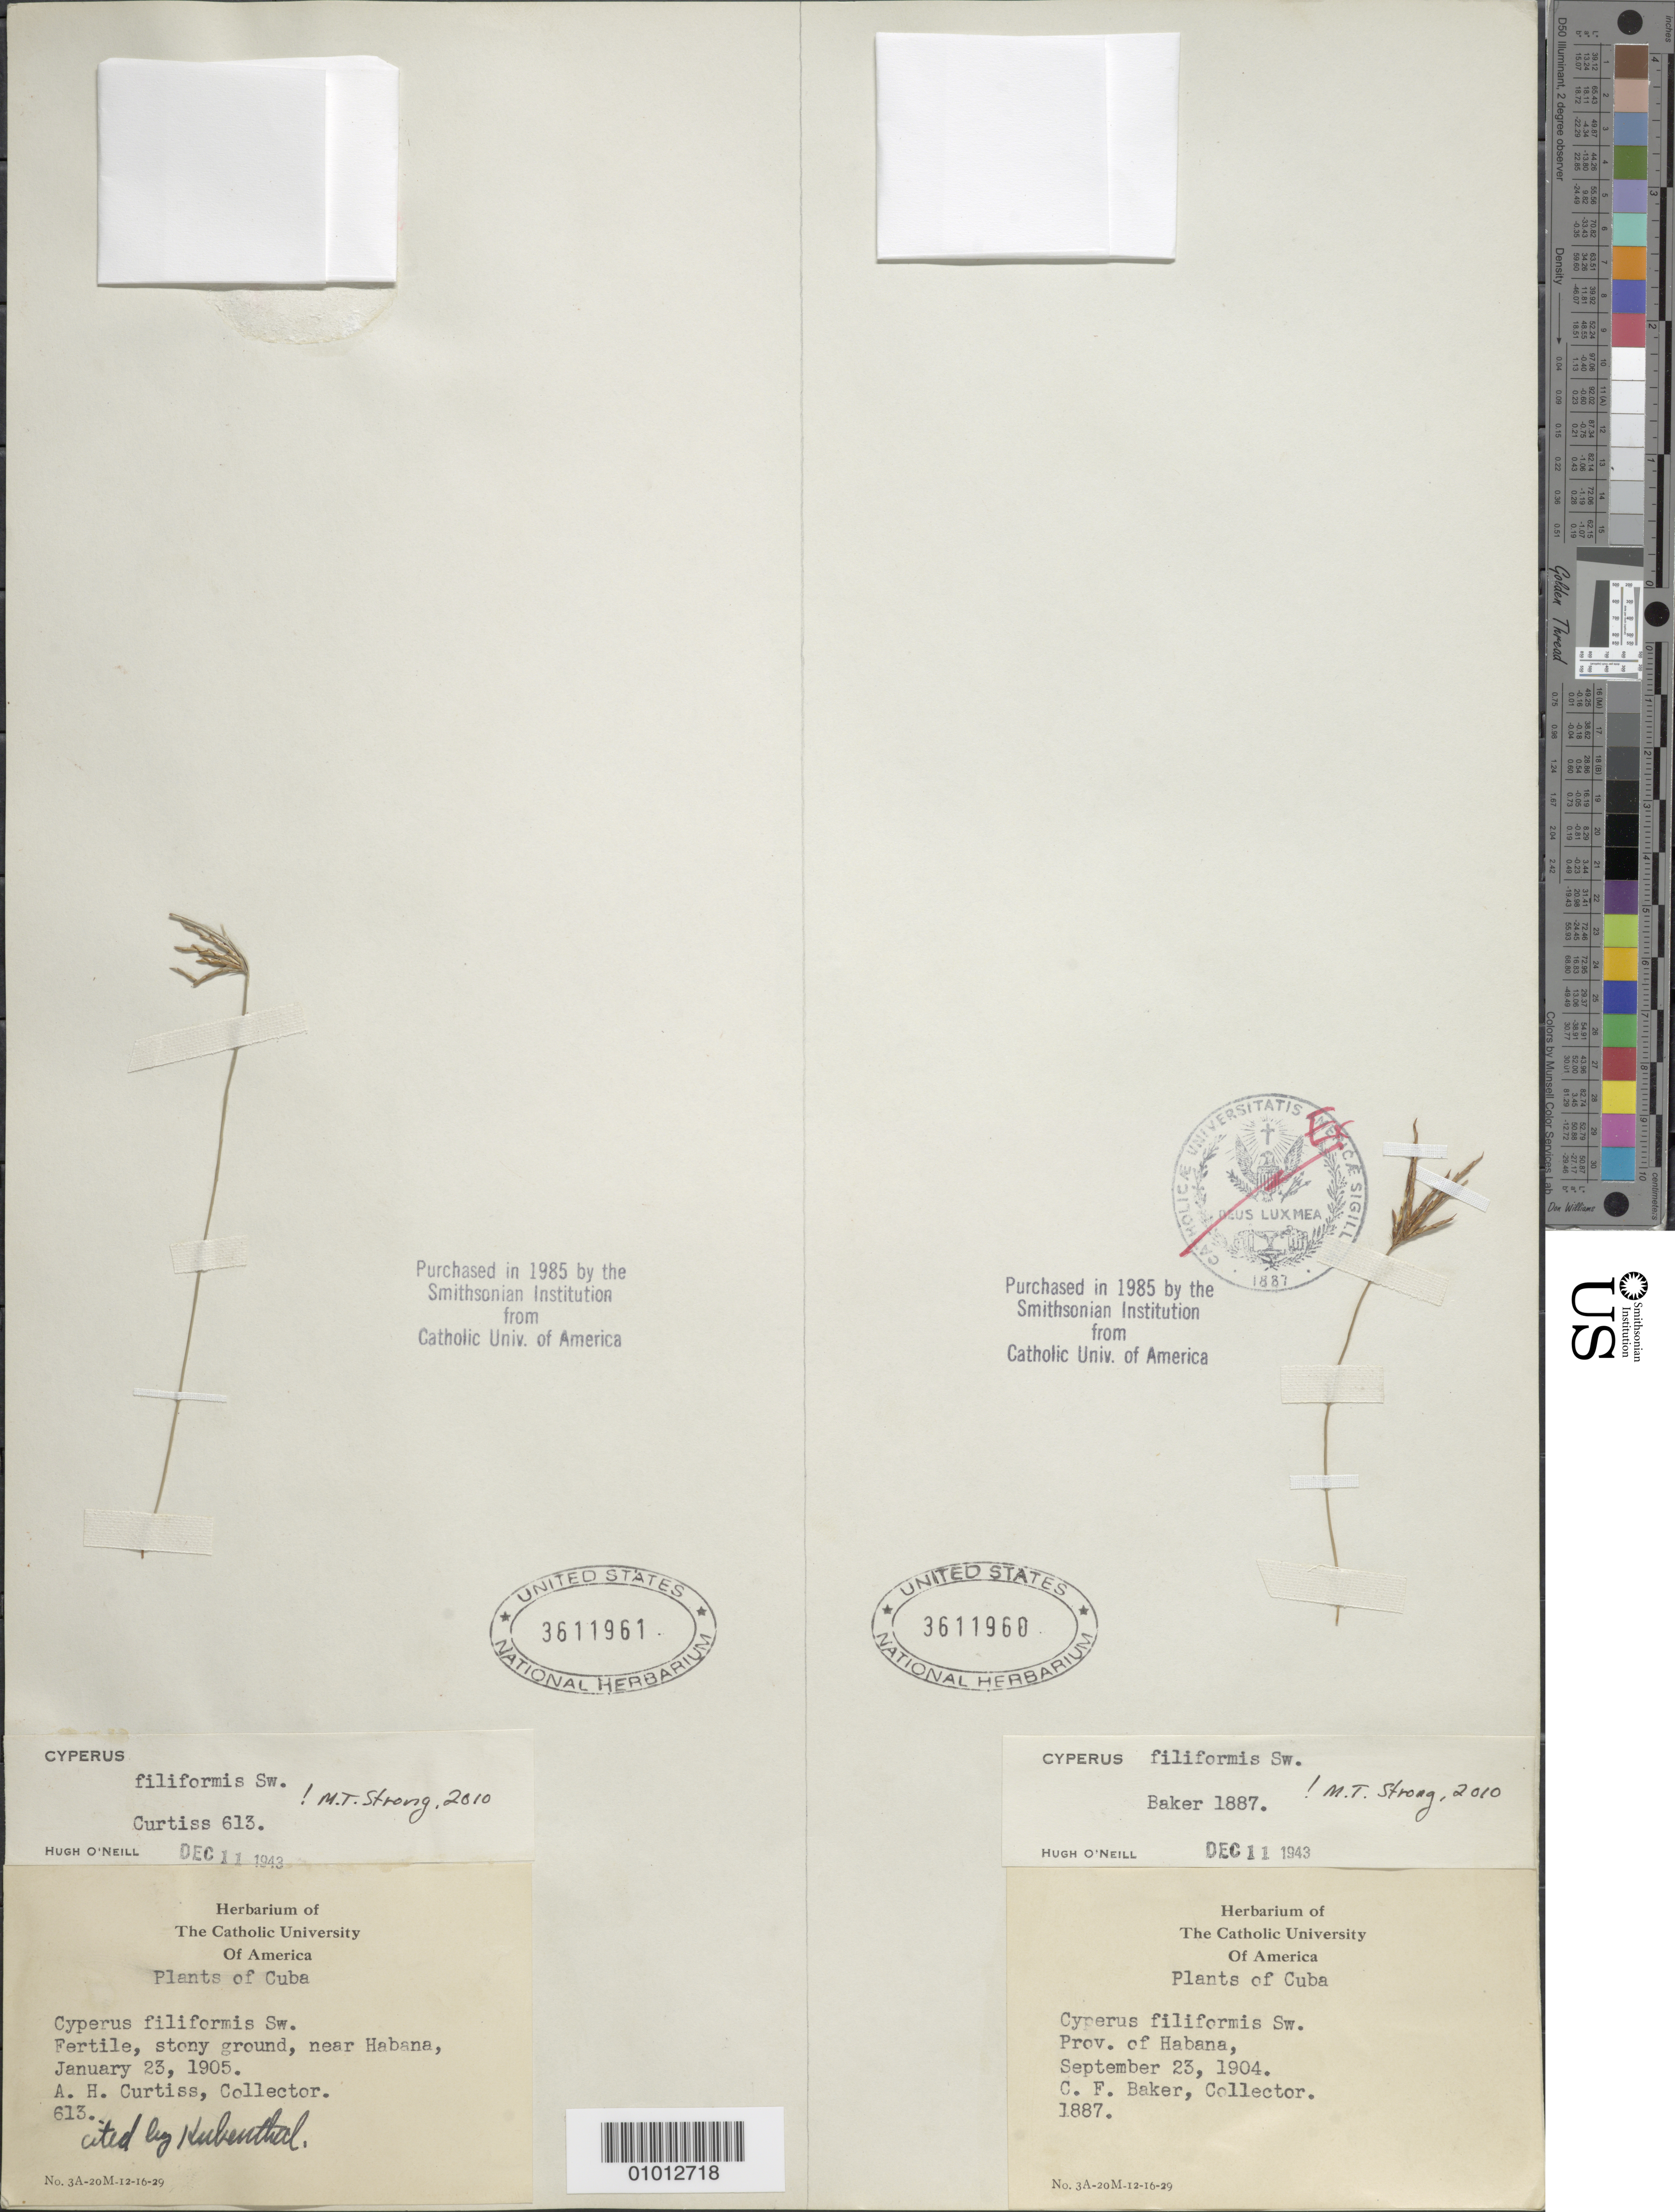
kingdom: Plantae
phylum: Tracheophyta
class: Liliopsida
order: Poales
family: Cyperaceae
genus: Cyperus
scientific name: Cyperus filiformis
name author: Sw.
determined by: Strong, M. T., (US), Smithsonian Institution - National Museum of Natural History (UNITED STATES)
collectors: A. H. Curtiss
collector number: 613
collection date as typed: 23 Jan 1905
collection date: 1905-01-23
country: Cuba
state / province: La Habana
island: Cuba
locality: Near Habana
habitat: Fertile, stony ground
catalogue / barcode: US 3611961